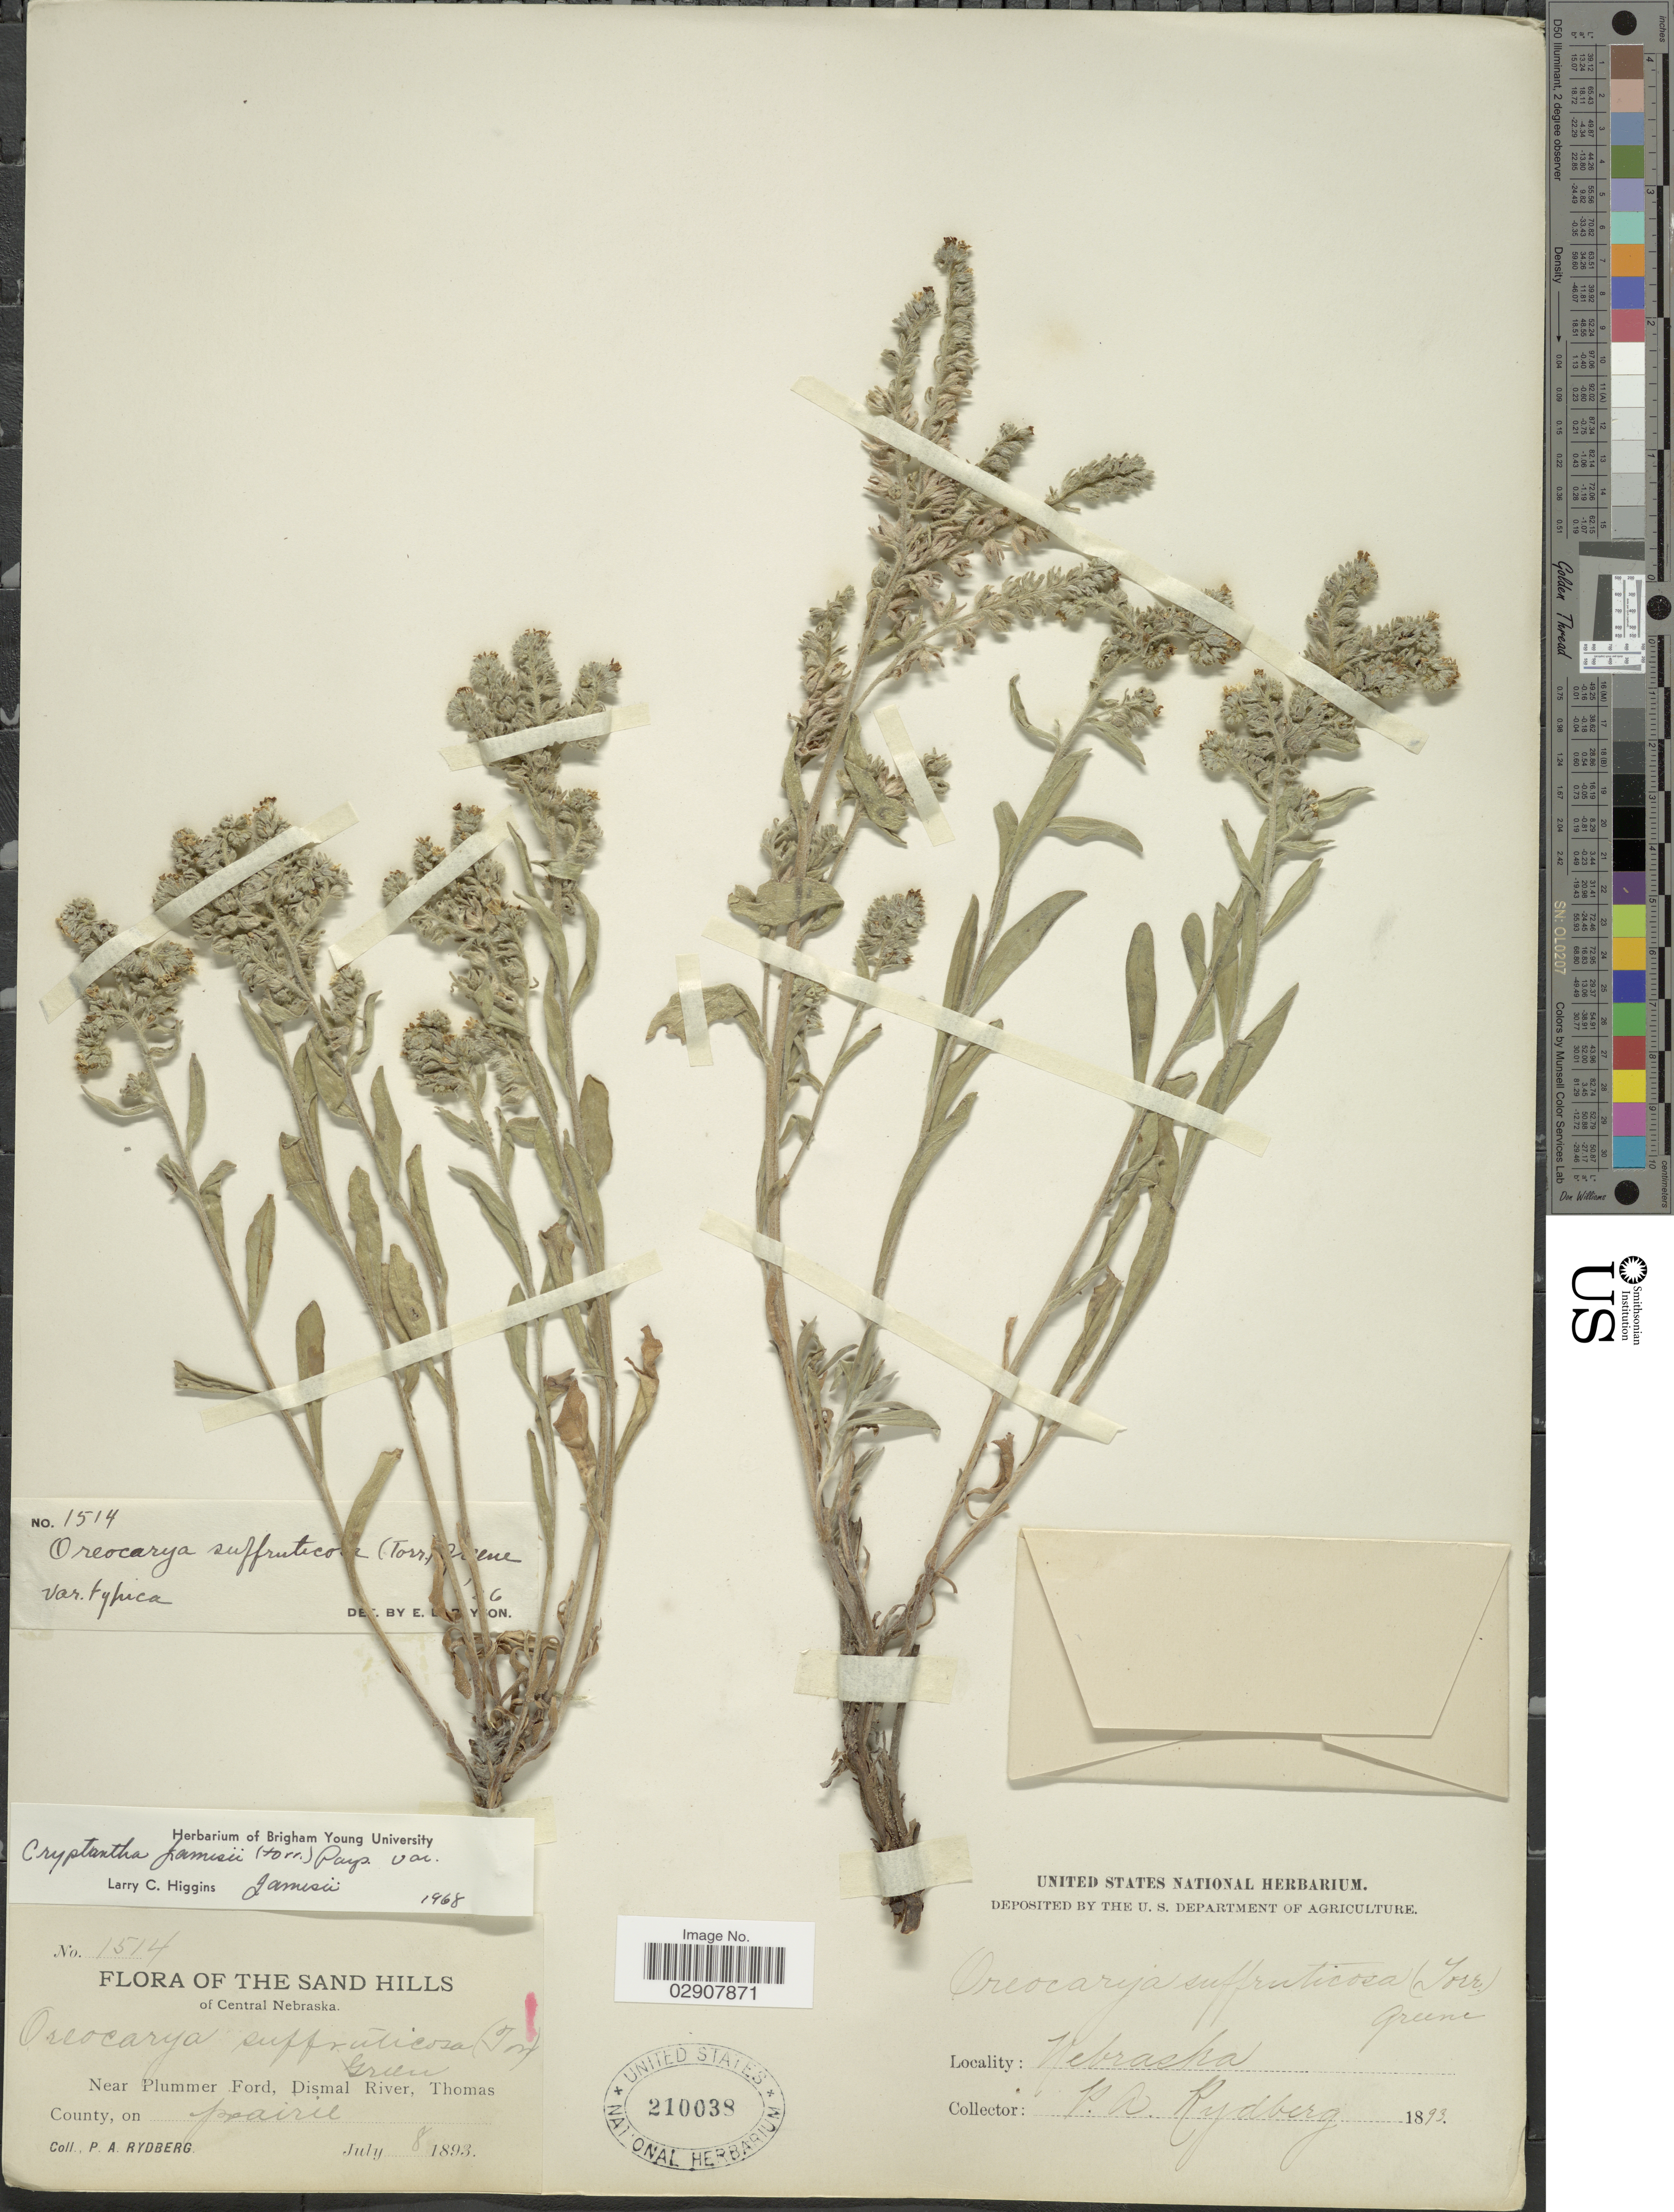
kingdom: Plantae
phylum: Tracheophyta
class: Magnoliopsida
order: Boraginales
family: Boraginaceae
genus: Cryptantha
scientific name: Cryptantha jamesii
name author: (Torr.) Payson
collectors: P. A. Rydberg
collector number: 1514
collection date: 1893-07-08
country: United States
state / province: Nebraska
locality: Near Plummer Ford, Dismal River, Thomas County, on prairie. The sand hills of Central Nebraska.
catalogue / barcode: US 210038